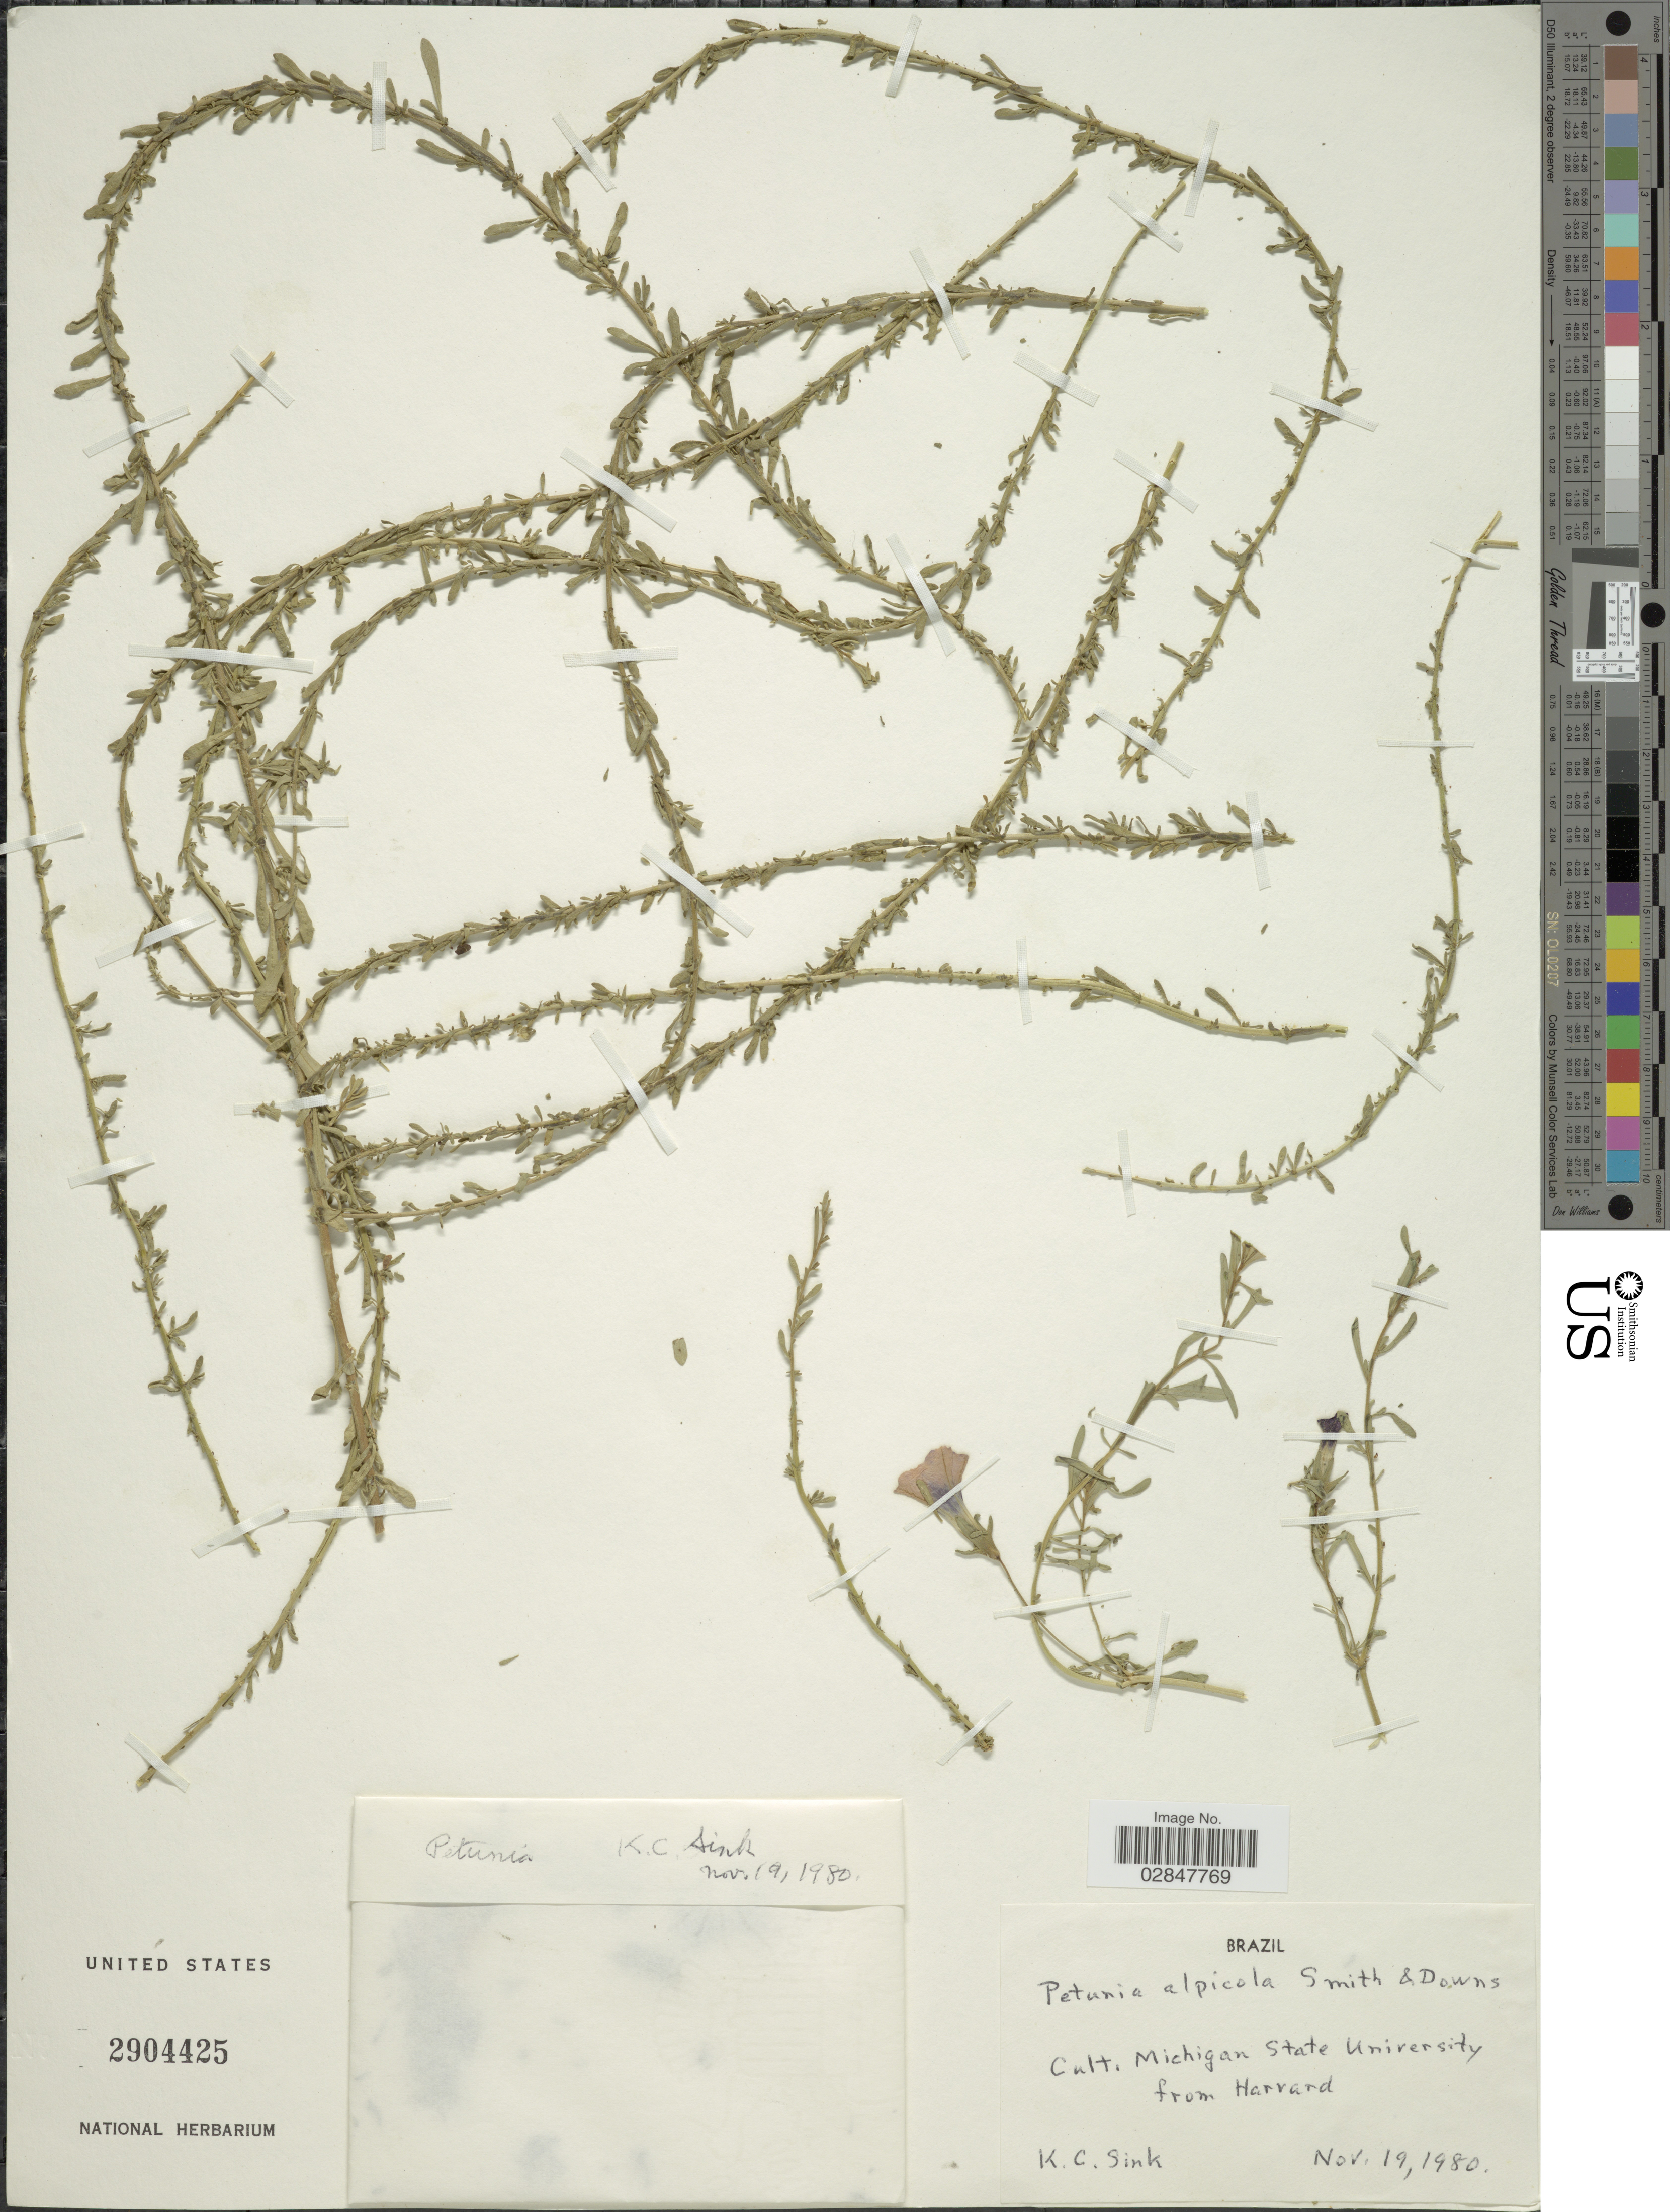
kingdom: Plantae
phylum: Tracheophyta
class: Magnoliopsida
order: Solanales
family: Solanaceae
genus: Petunia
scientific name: Petunia alpicola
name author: L.B. Sm. & Downs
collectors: K. Sink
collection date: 1980-11-19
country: United States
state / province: Michigan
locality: Michigan State University.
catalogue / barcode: US 2904425